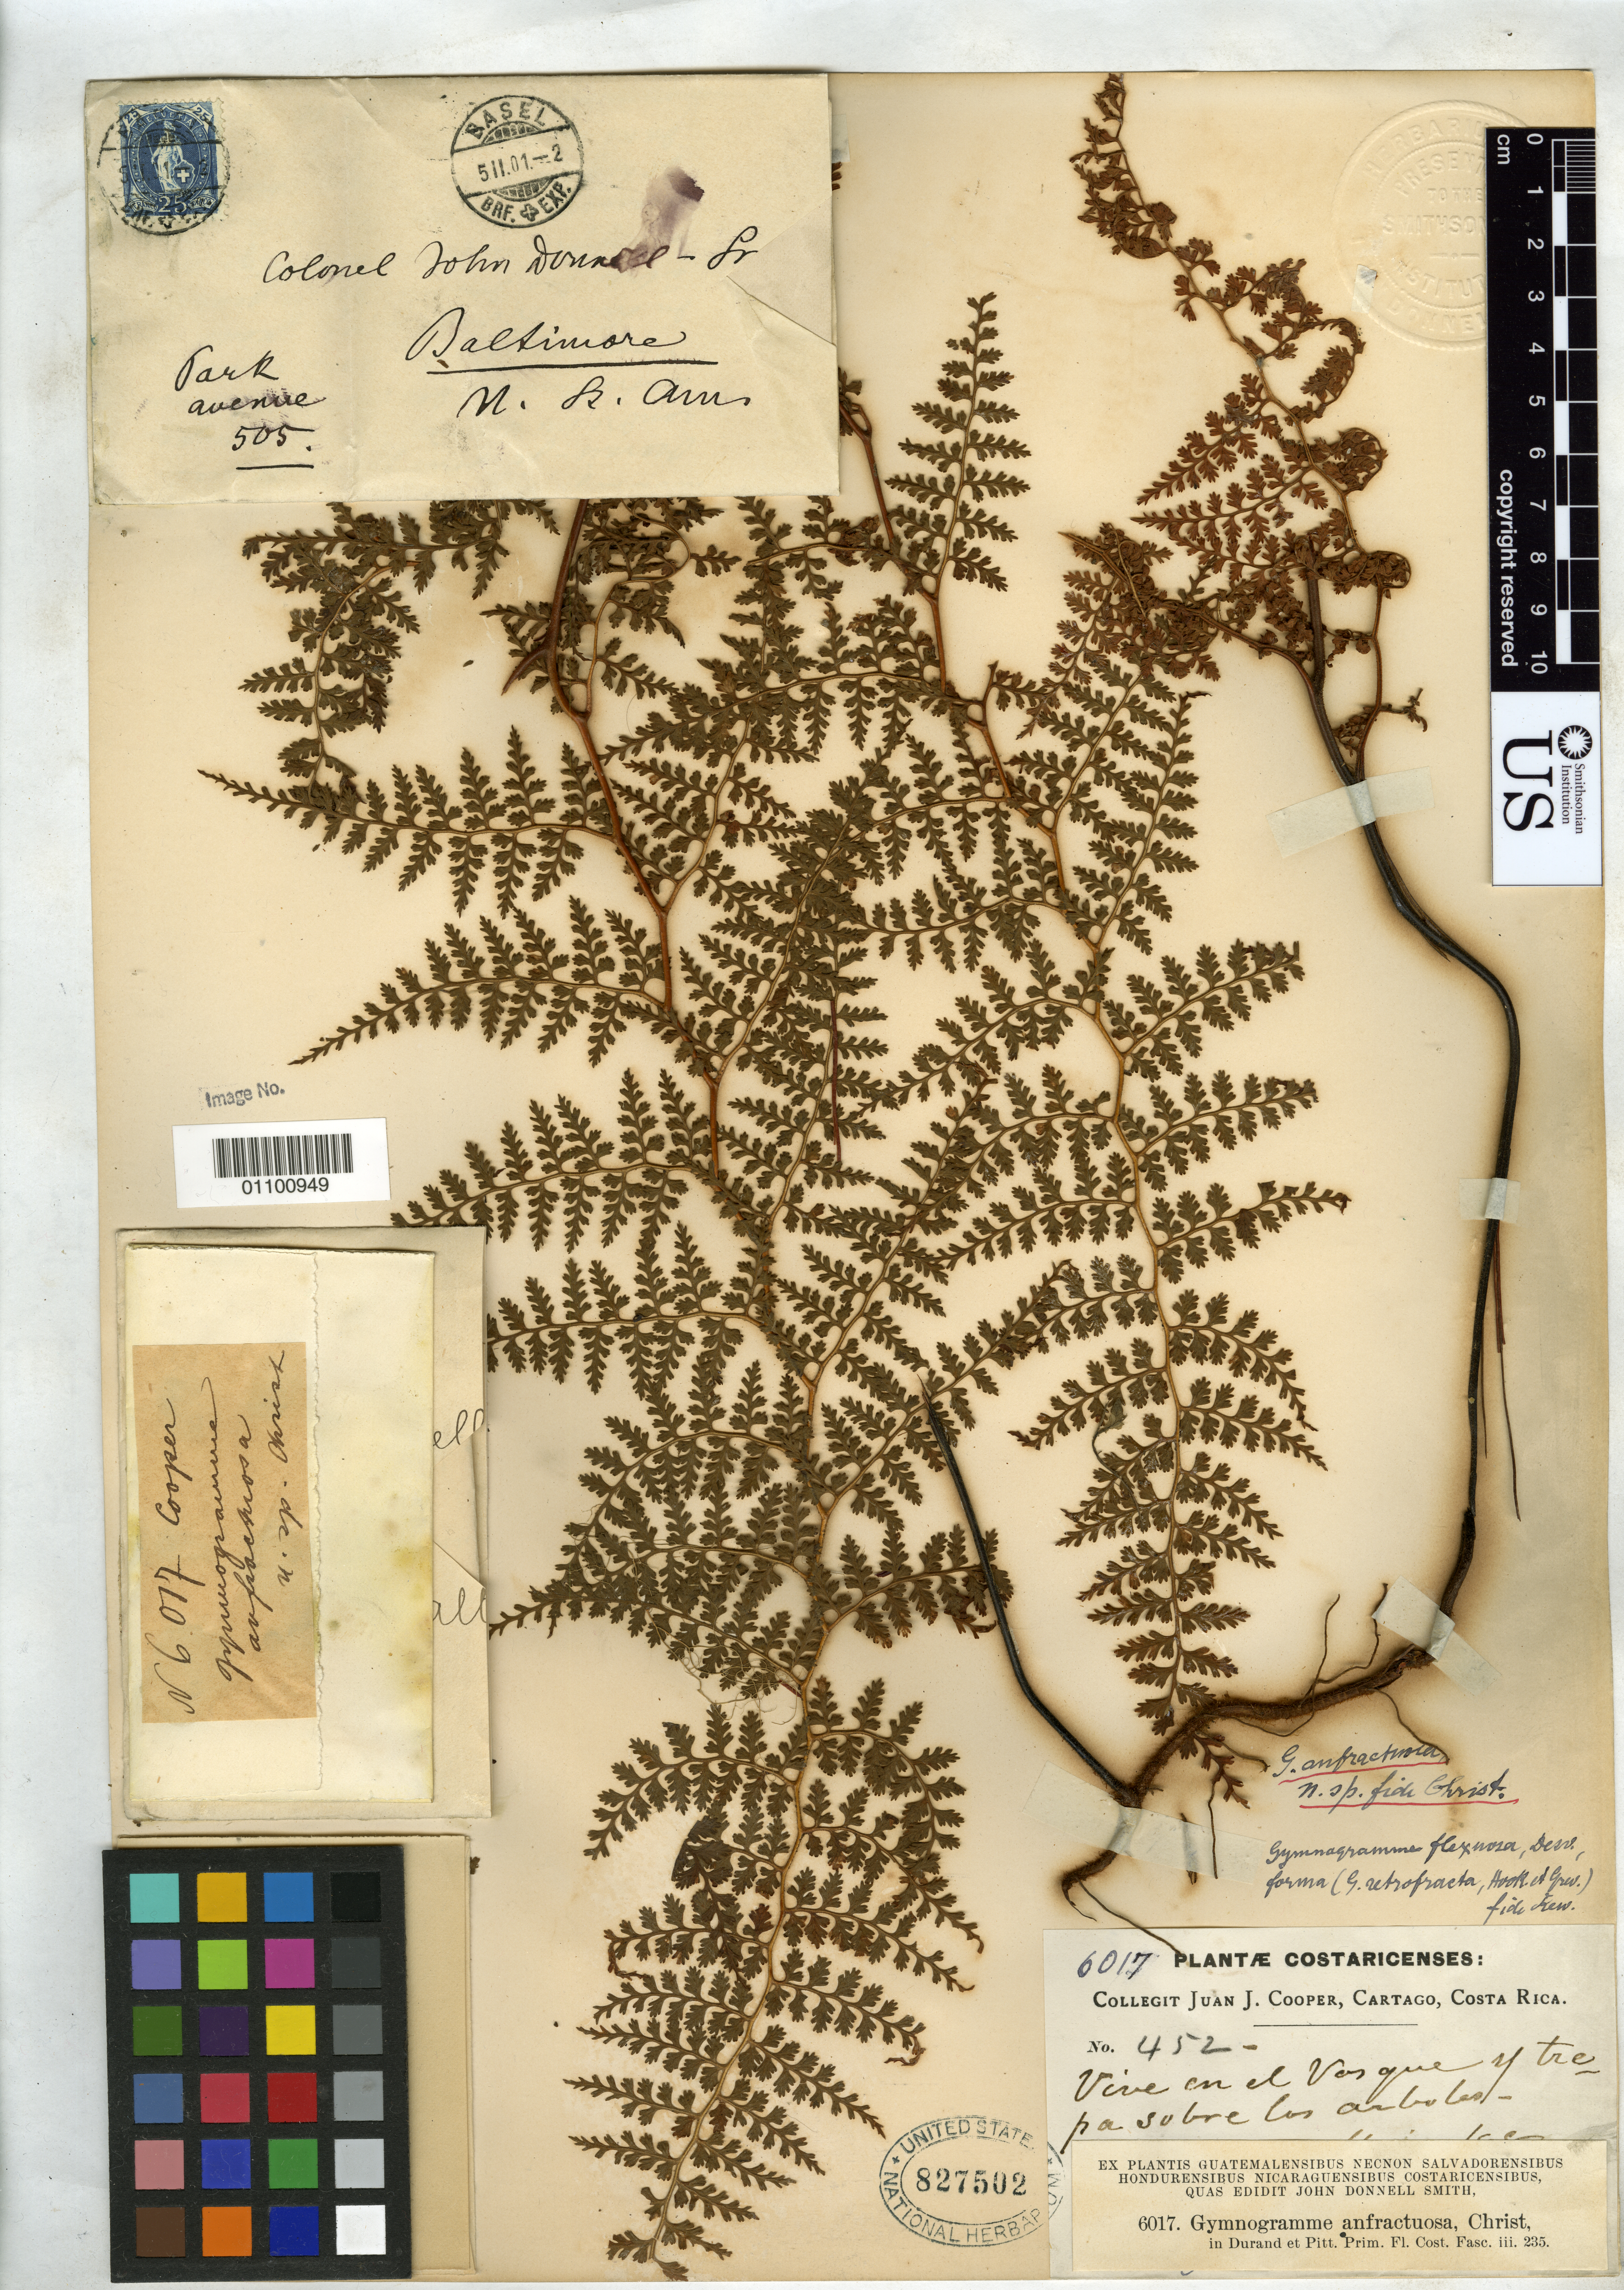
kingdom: Plantae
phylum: Tracheophyta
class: Polypodiopsida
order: Polypodiales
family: Pteridaceae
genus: Gymnogramma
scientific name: Gymnogramma anfractuosa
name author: Christ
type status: Type Collection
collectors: J. J. Cooper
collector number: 452=J.D.S.[6017]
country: Costa Rica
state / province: Cartago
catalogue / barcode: US 827502